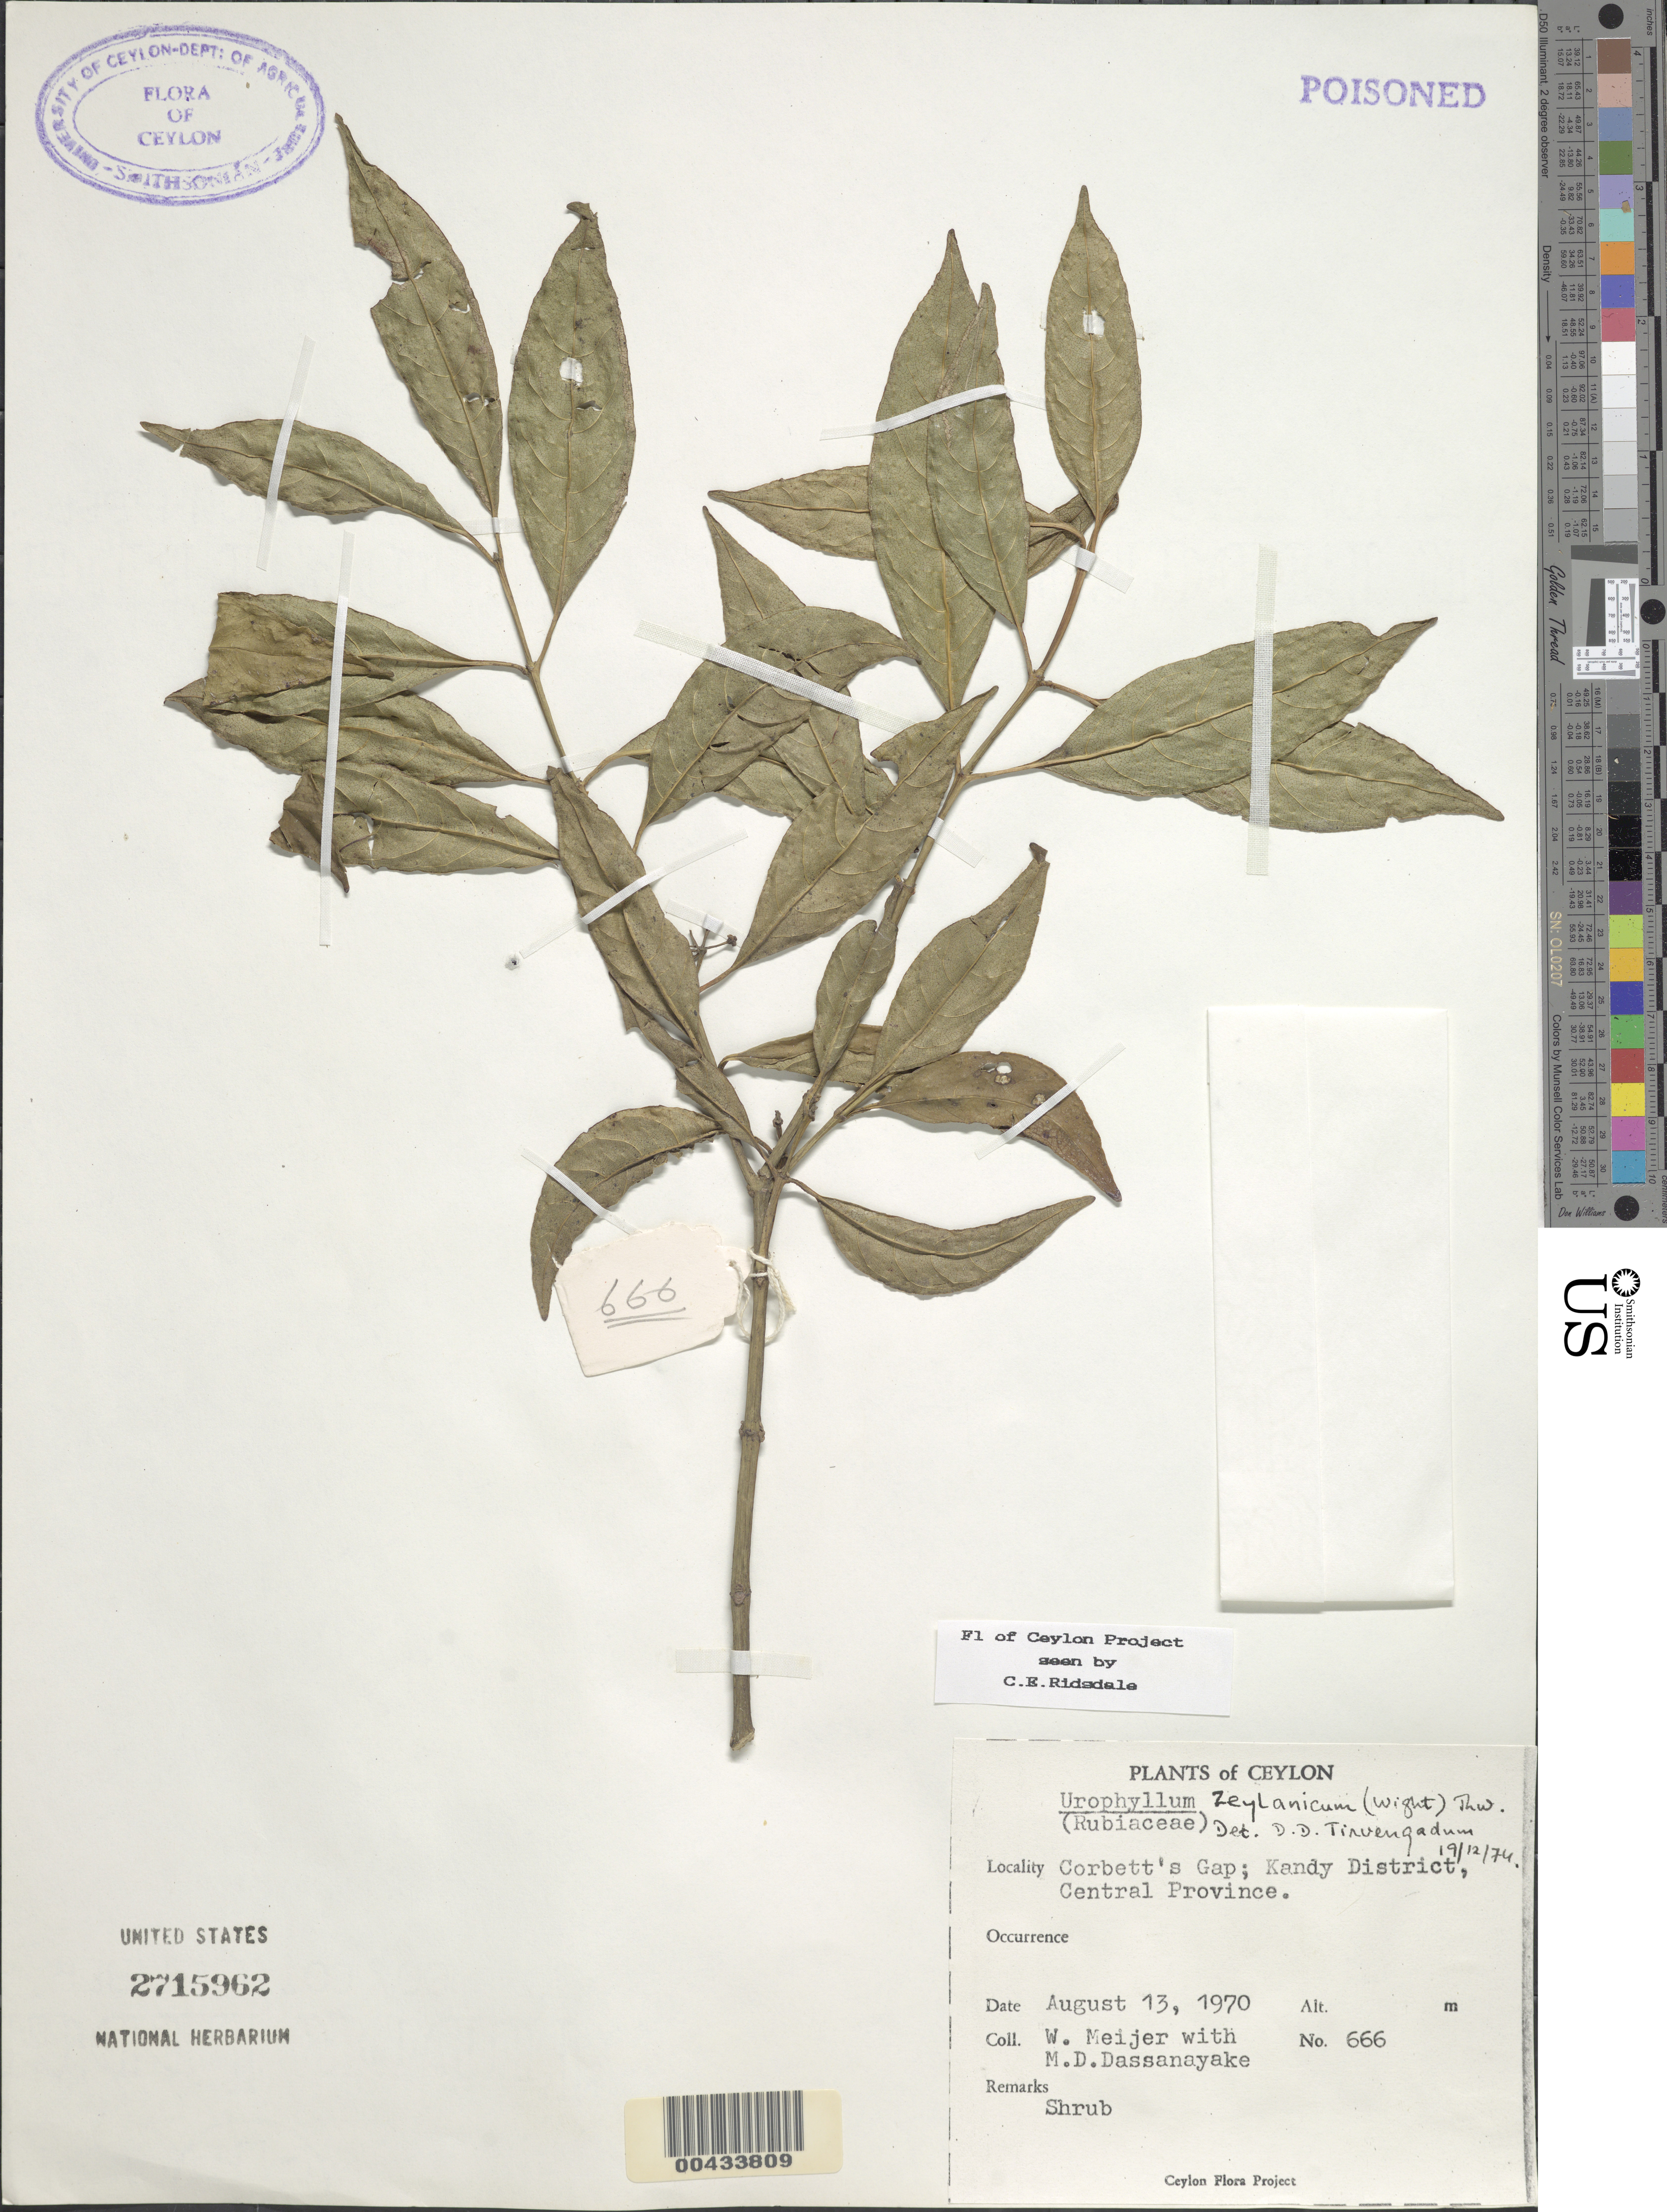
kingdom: Plantae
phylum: Tracheophyta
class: Magnoliopsida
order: Gentianales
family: Rubiaceae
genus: Urophyllum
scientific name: Urophyllum zeylanicum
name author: (Wight) Thwaites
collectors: W. Meijer & M. Dassanayake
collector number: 666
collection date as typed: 13 Aug 1970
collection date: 1970-08-13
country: Sri Lanka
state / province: Central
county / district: Kandy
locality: Corbett's Gap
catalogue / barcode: US 2715962